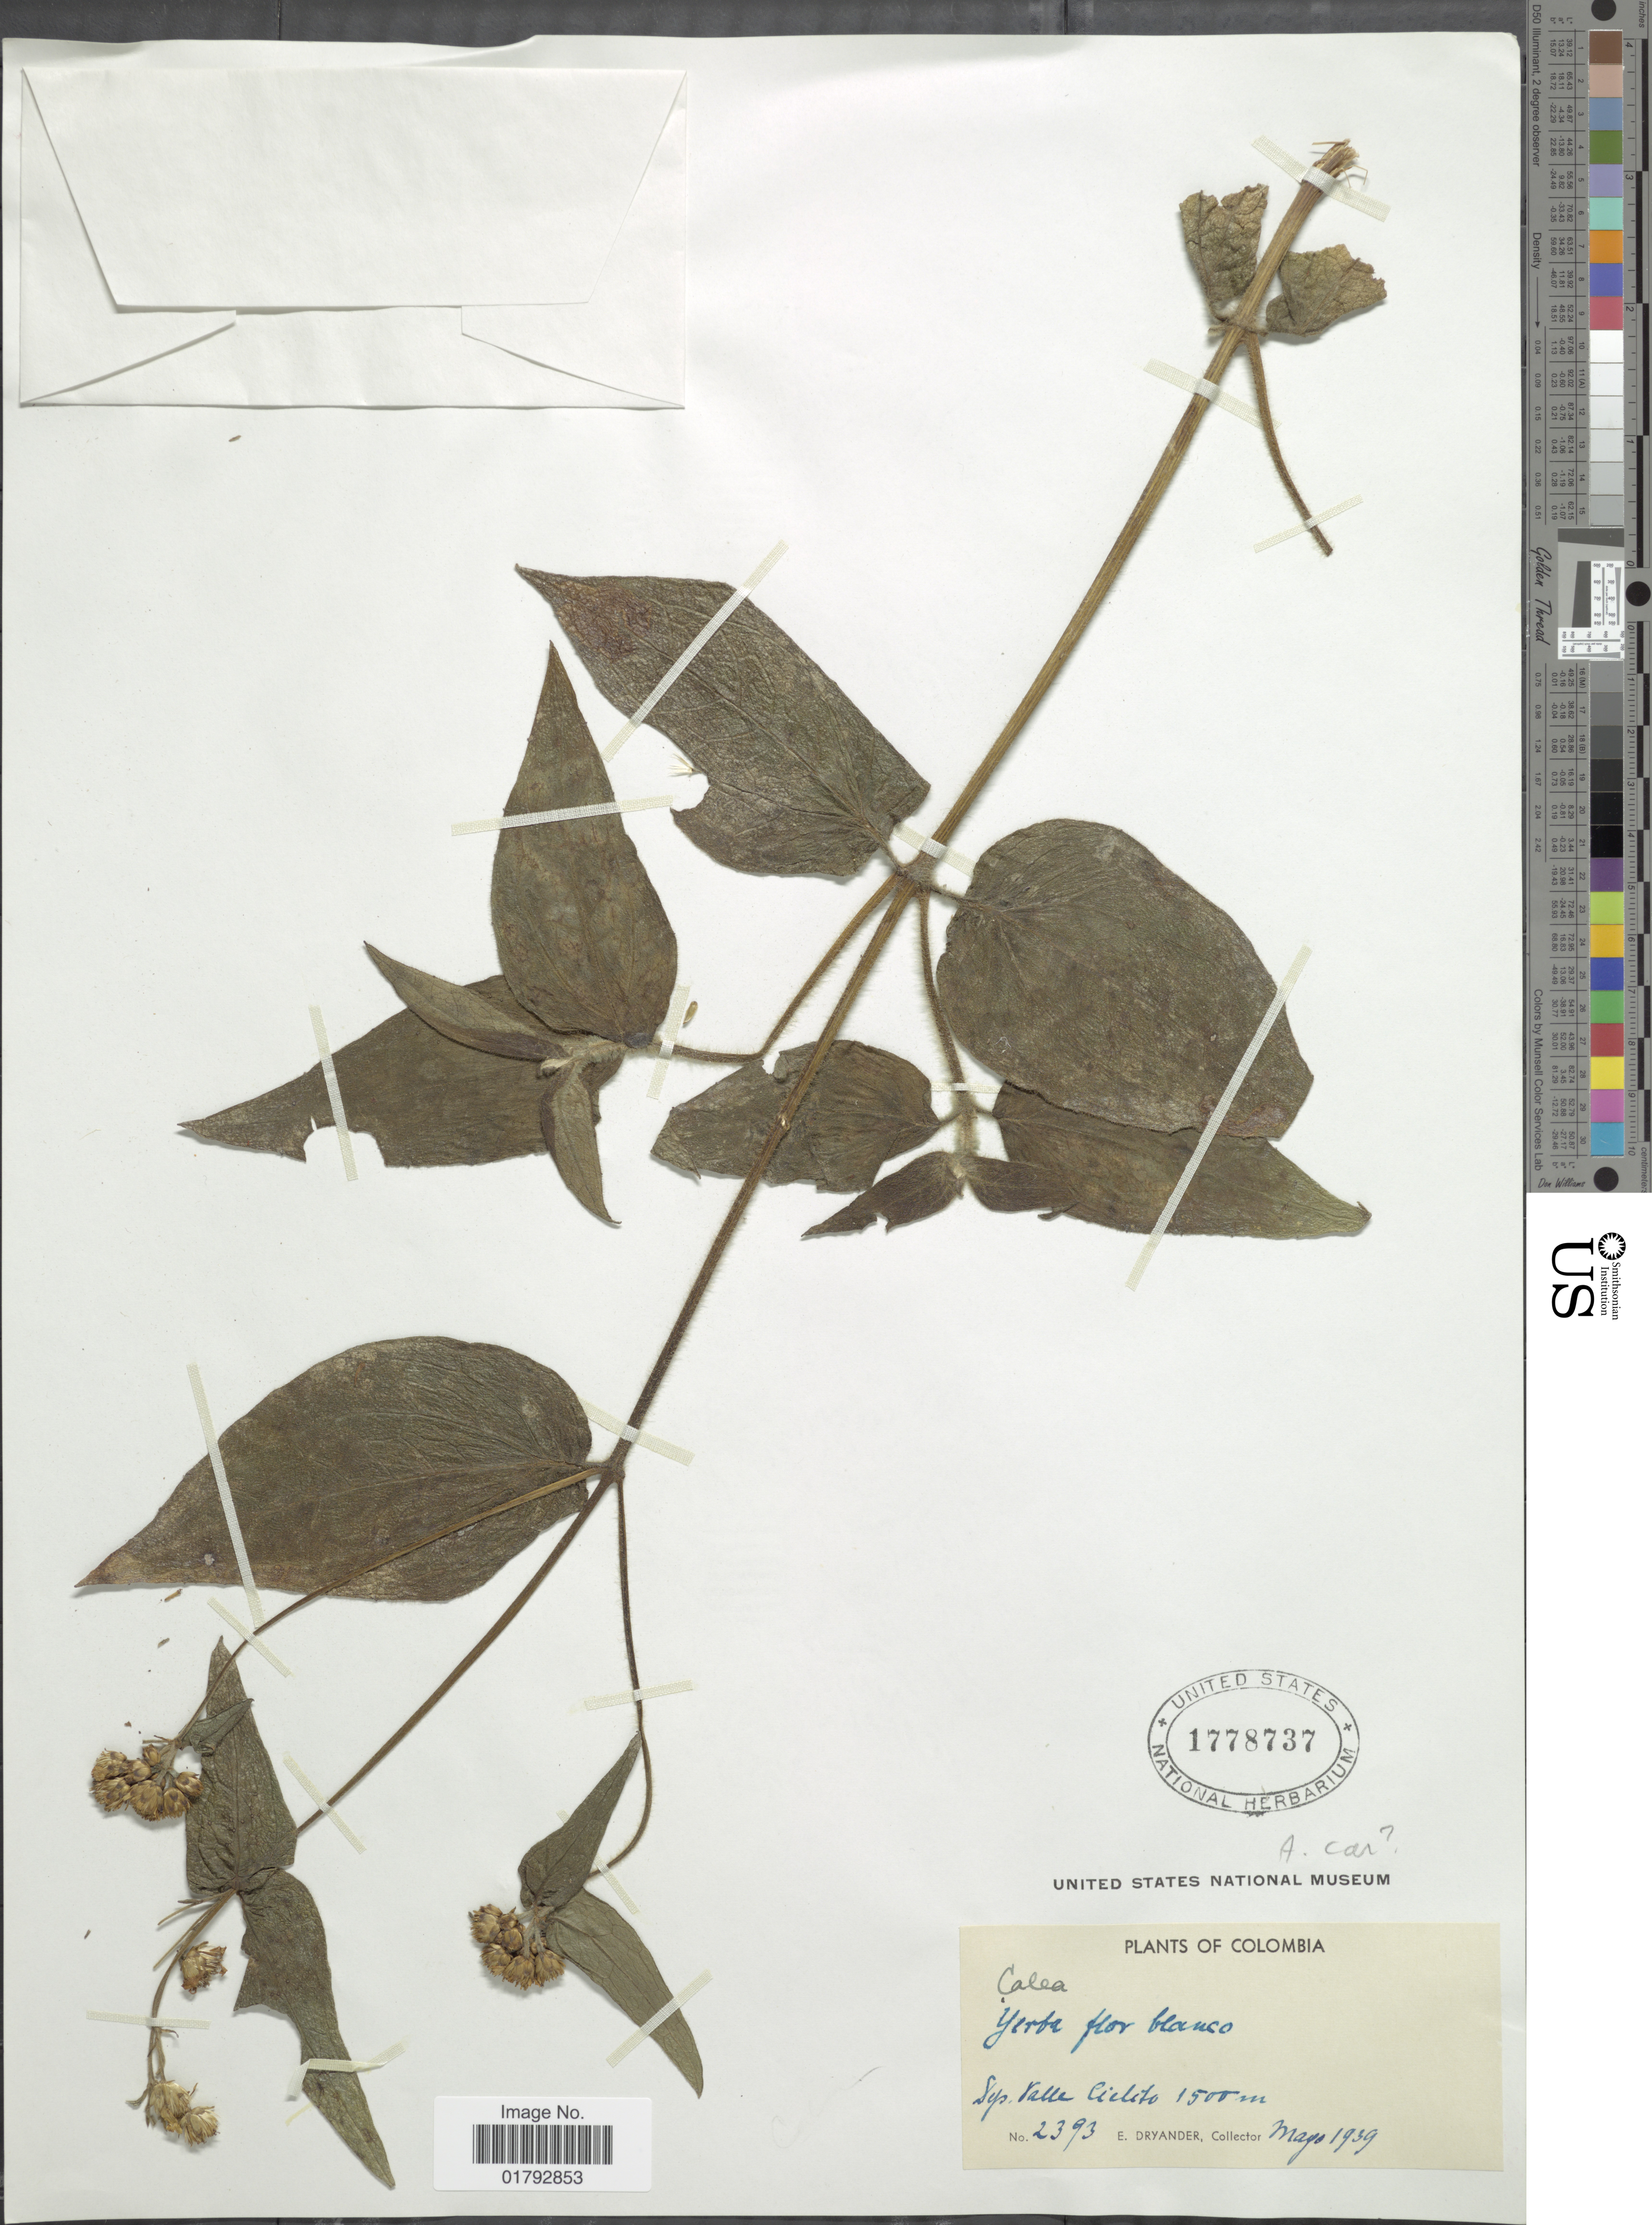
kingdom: Plantae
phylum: Tracheophyta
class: Magnoliopsida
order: Asterales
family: Asteraceae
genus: Alloispermum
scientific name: Alloispermum caracasanum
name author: (Kunth) H. Rob.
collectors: E. Dryander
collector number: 2393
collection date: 1939-05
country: Colombia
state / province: Valle del Cauca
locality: Dep. Valle Ciclito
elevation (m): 1500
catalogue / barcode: US 1778737